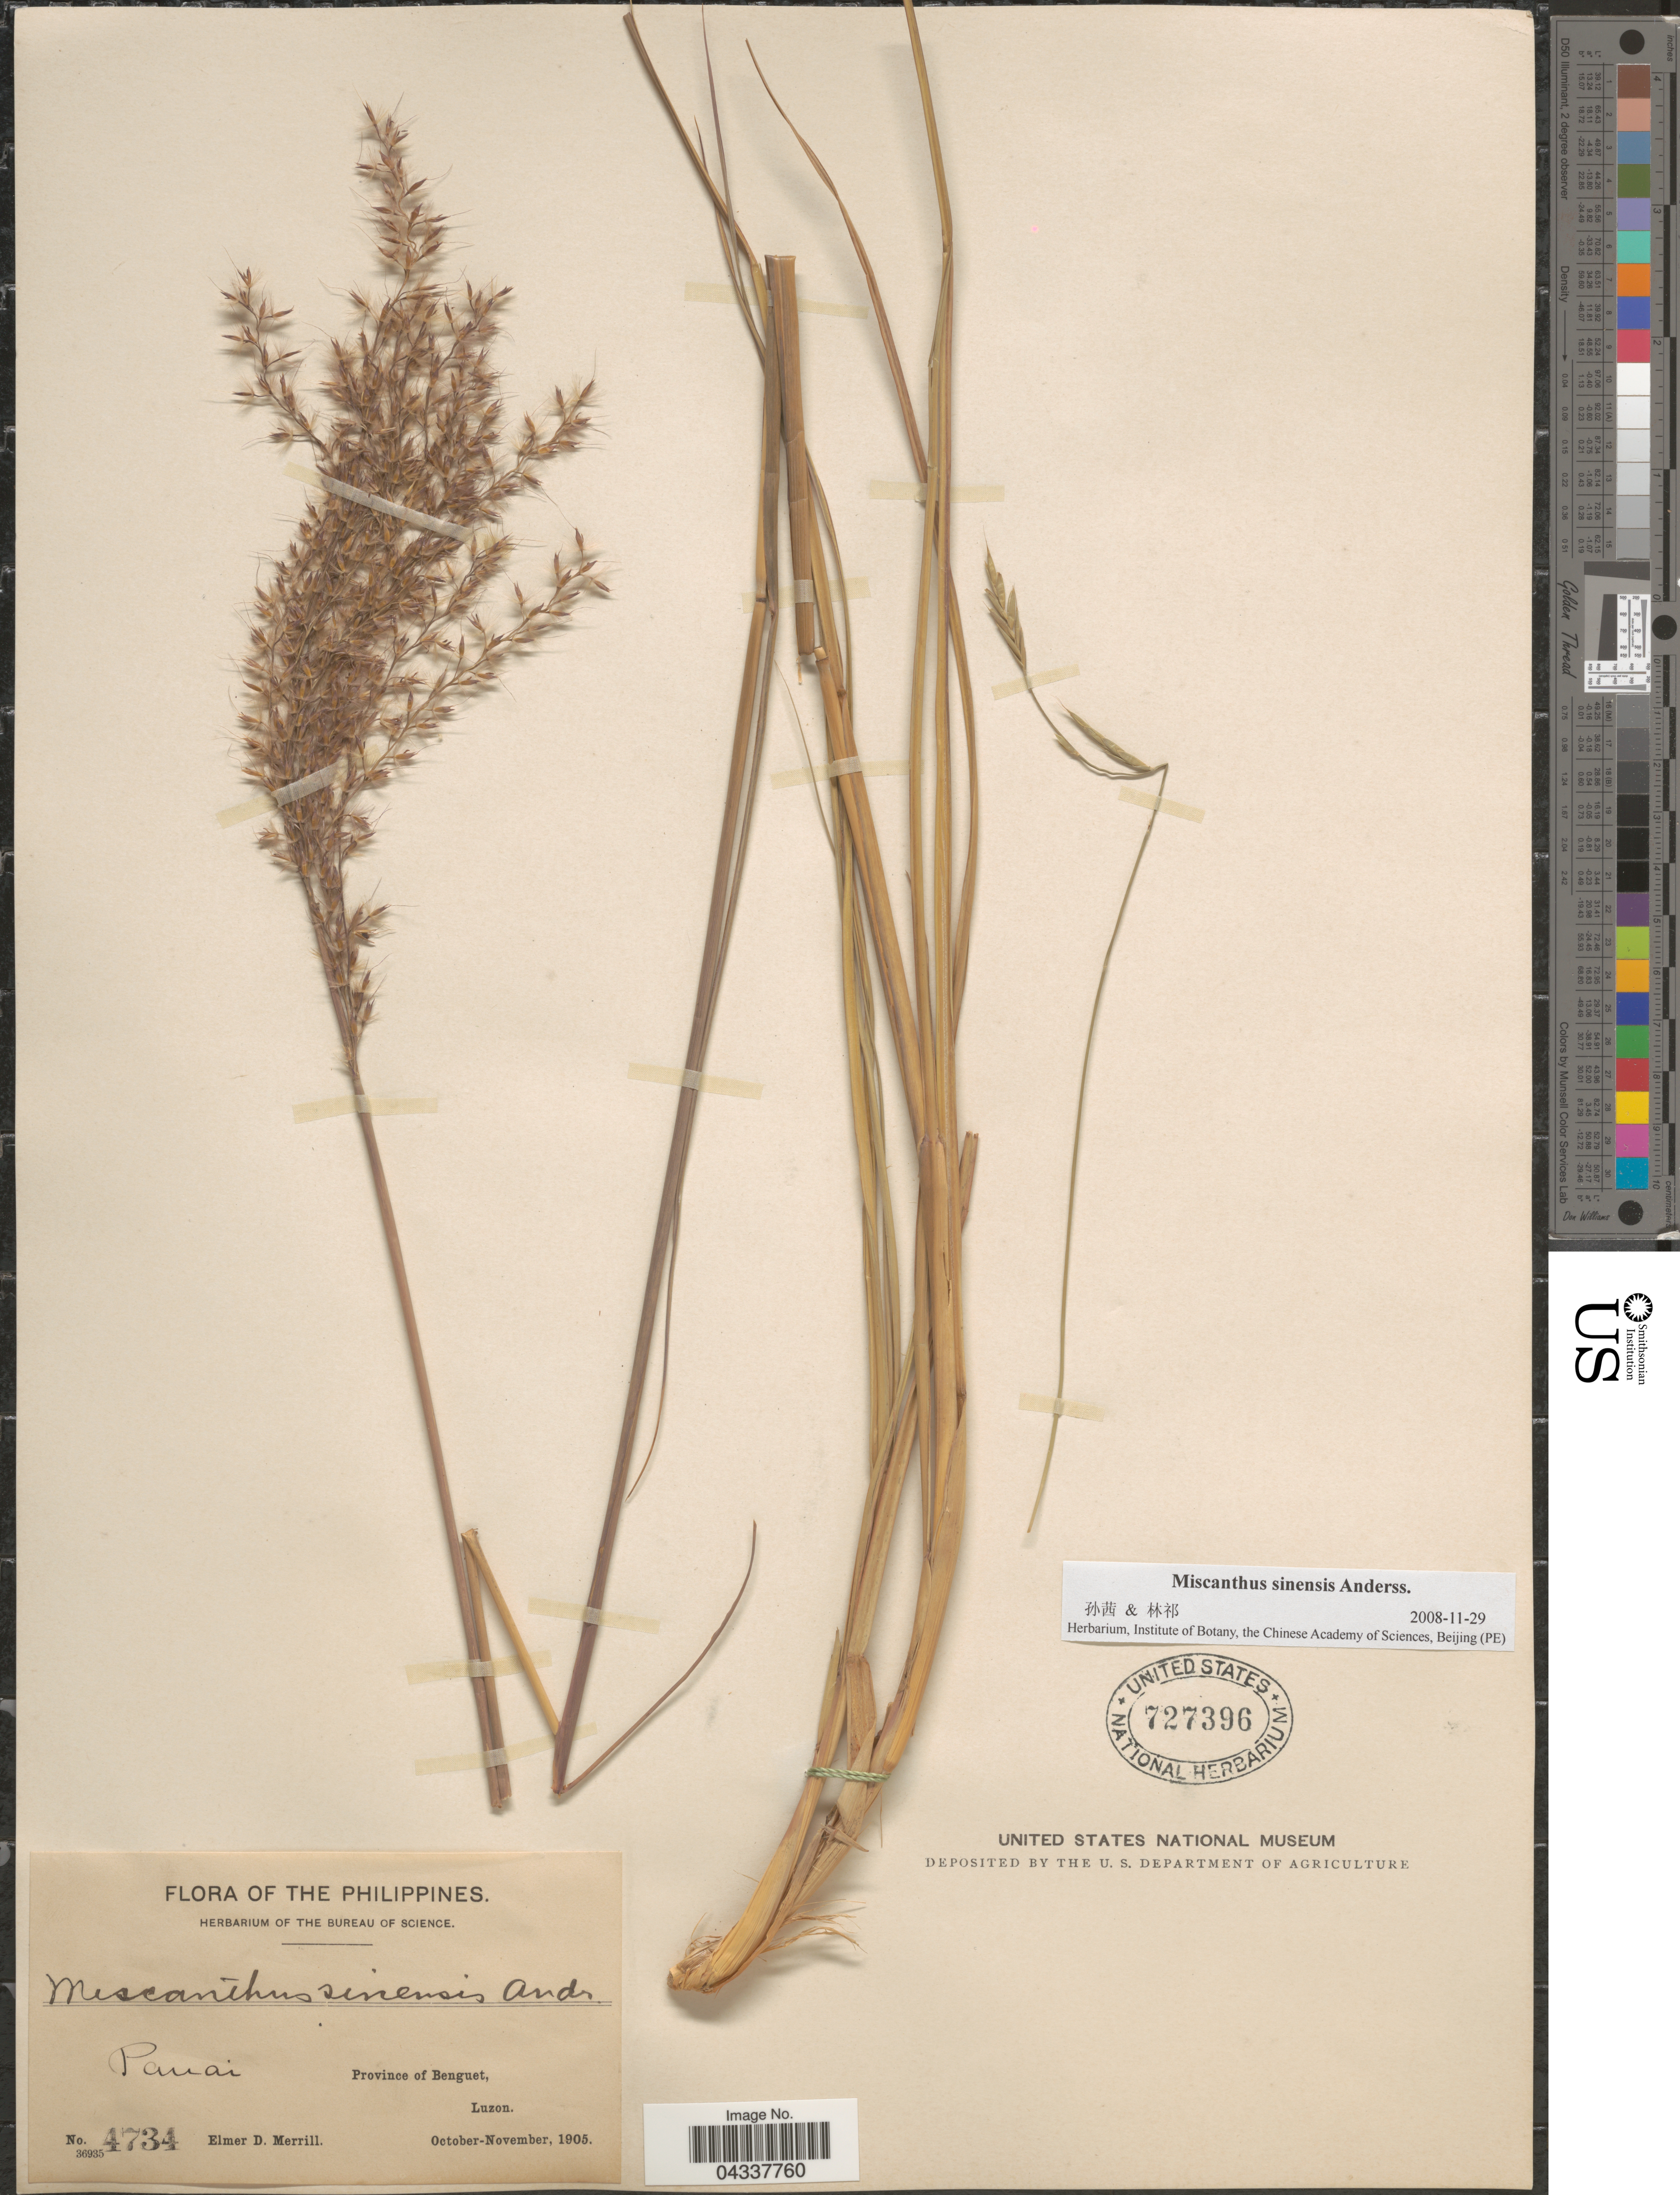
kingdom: Plantae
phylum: Tracheophyta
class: Liliopsida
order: Poales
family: Poaceae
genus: Miscanthus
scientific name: Miscanthus sinensis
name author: Andersson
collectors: E. D. Merrill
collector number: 4734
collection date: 1905-10/1905-11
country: Philippines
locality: Pauai. Province of Benguet, Luzon.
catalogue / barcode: US 727396